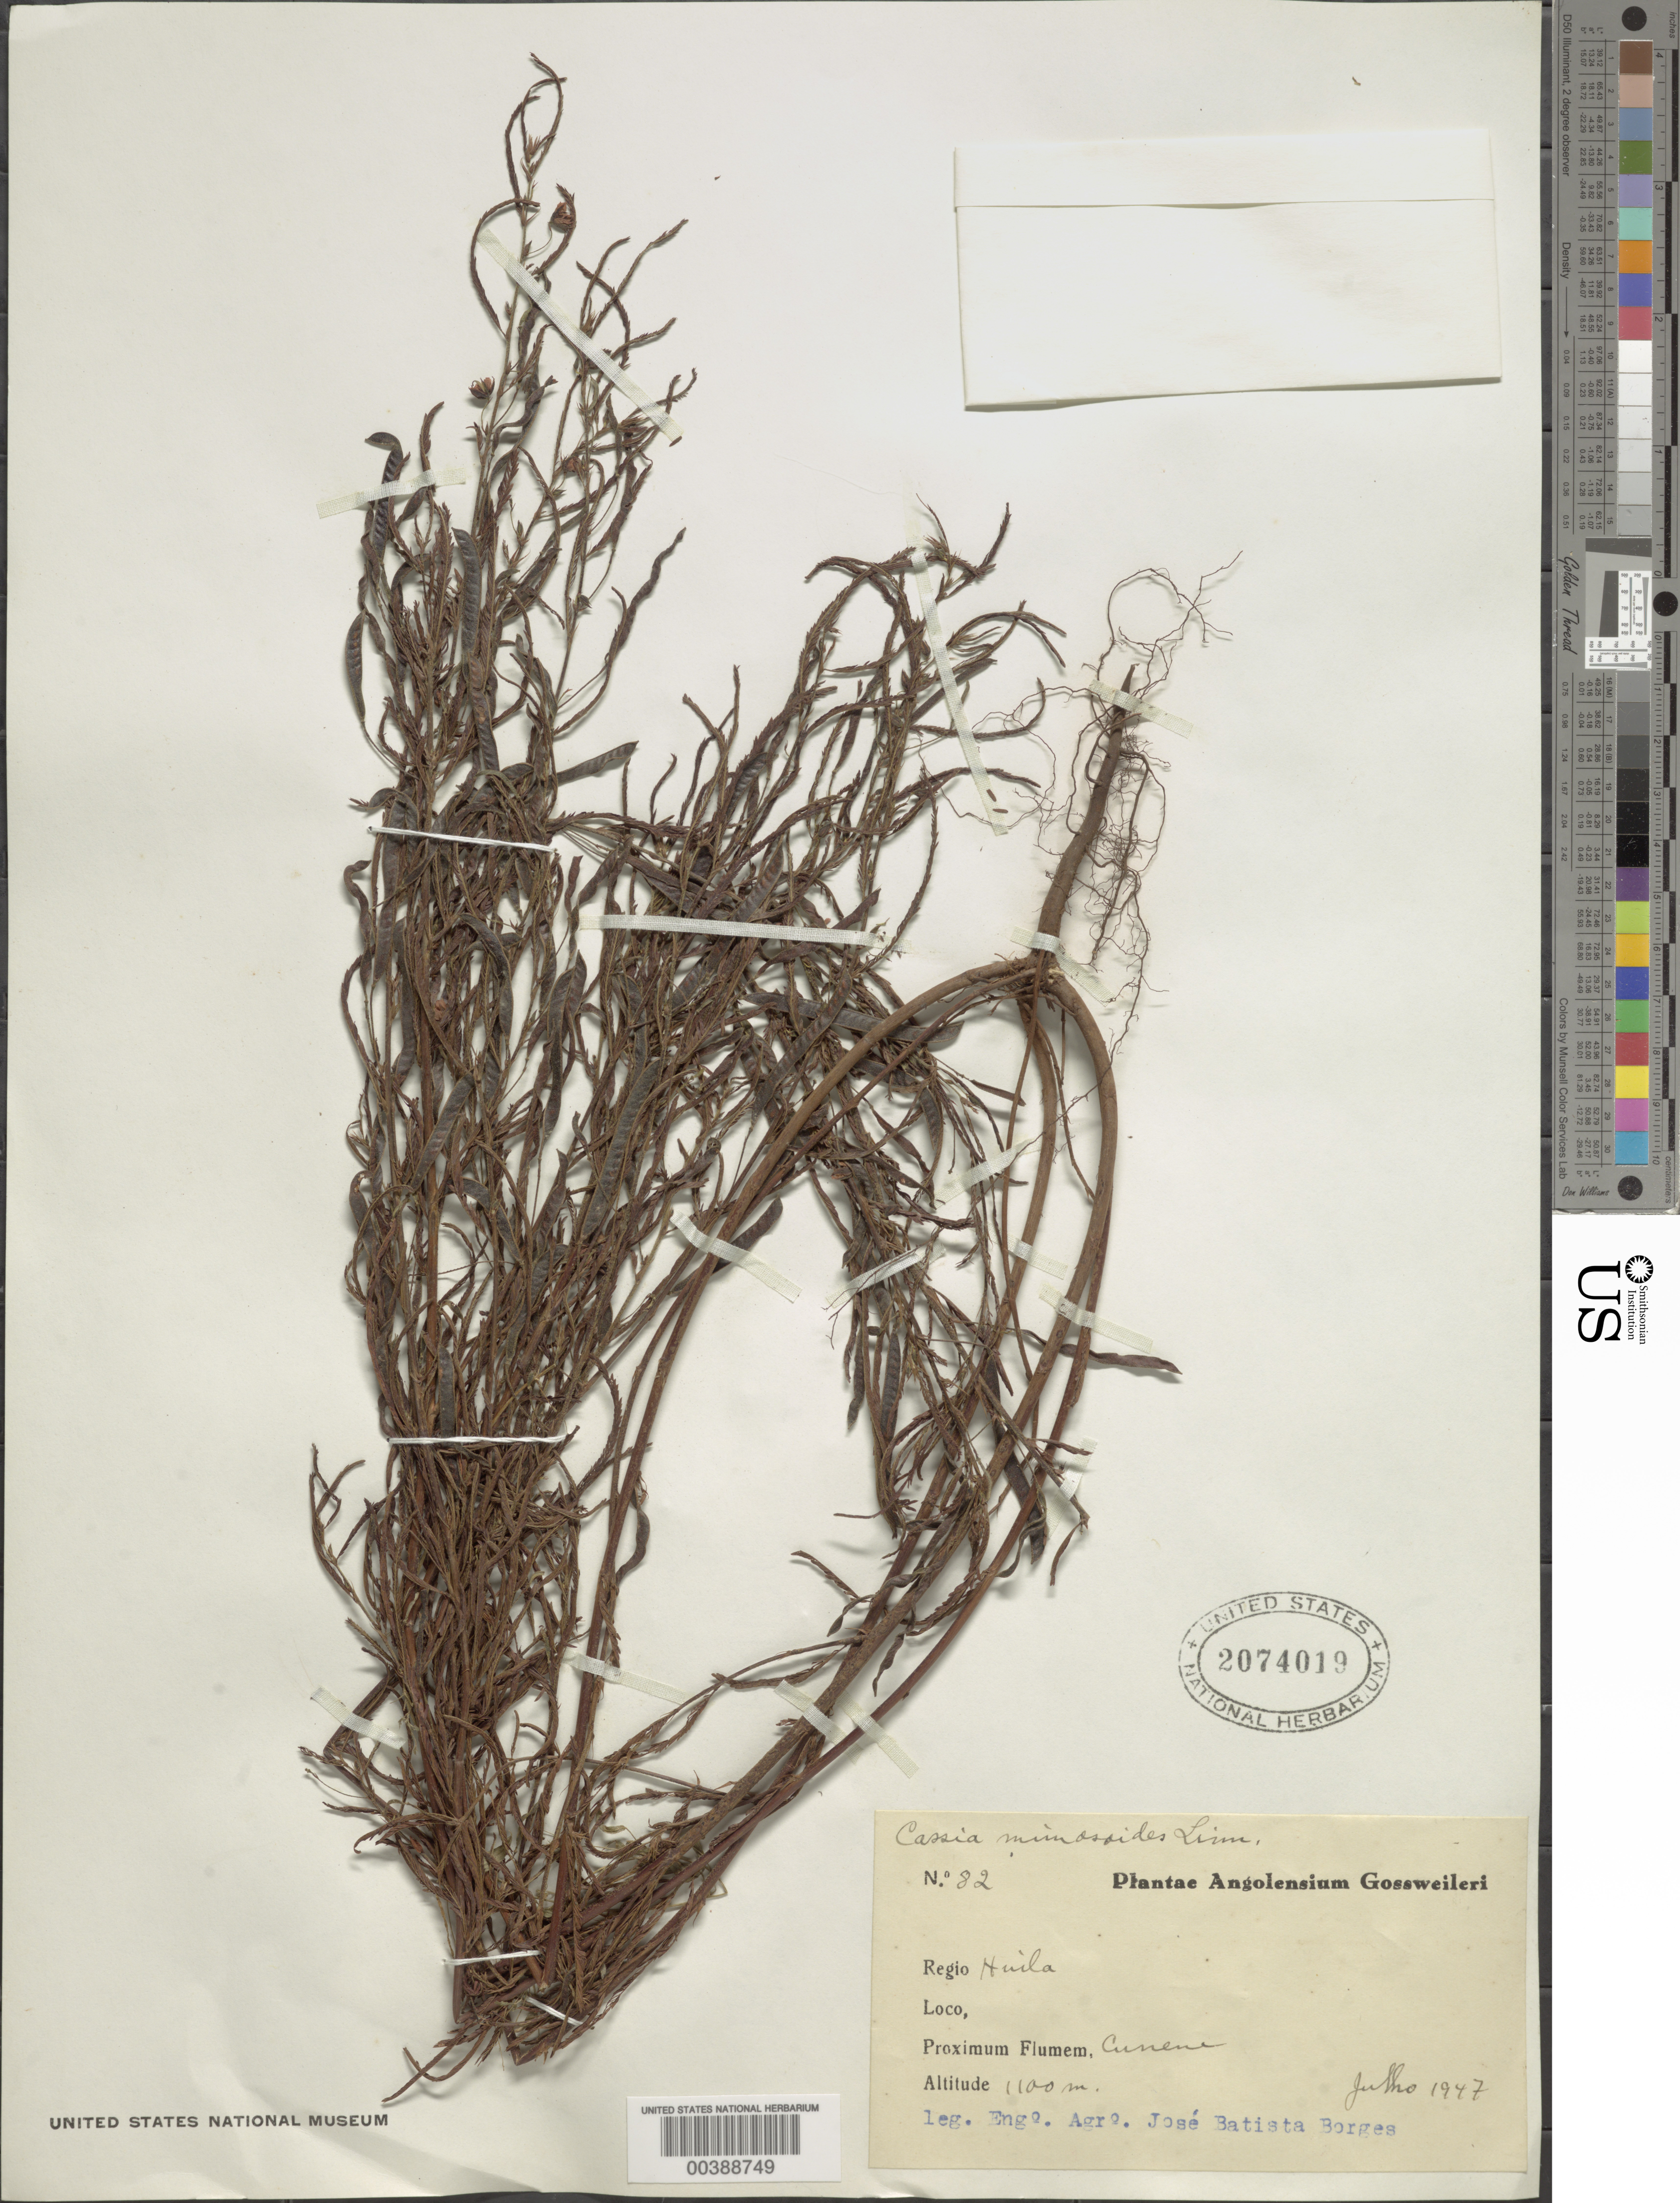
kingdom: Plantae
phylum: Tracheophyta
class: Magnoliopsida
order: Fabales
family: Fabaceae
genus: Chamaecrista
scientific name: Chamaecrista mimosoides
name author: (L.) Greene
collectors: J. Batista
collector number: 82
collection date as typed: Jul 1947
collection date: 1947-07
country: Angola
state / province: Huíla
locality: Proximum flumem, Cunene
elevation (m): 1100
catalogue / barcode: US 2074019